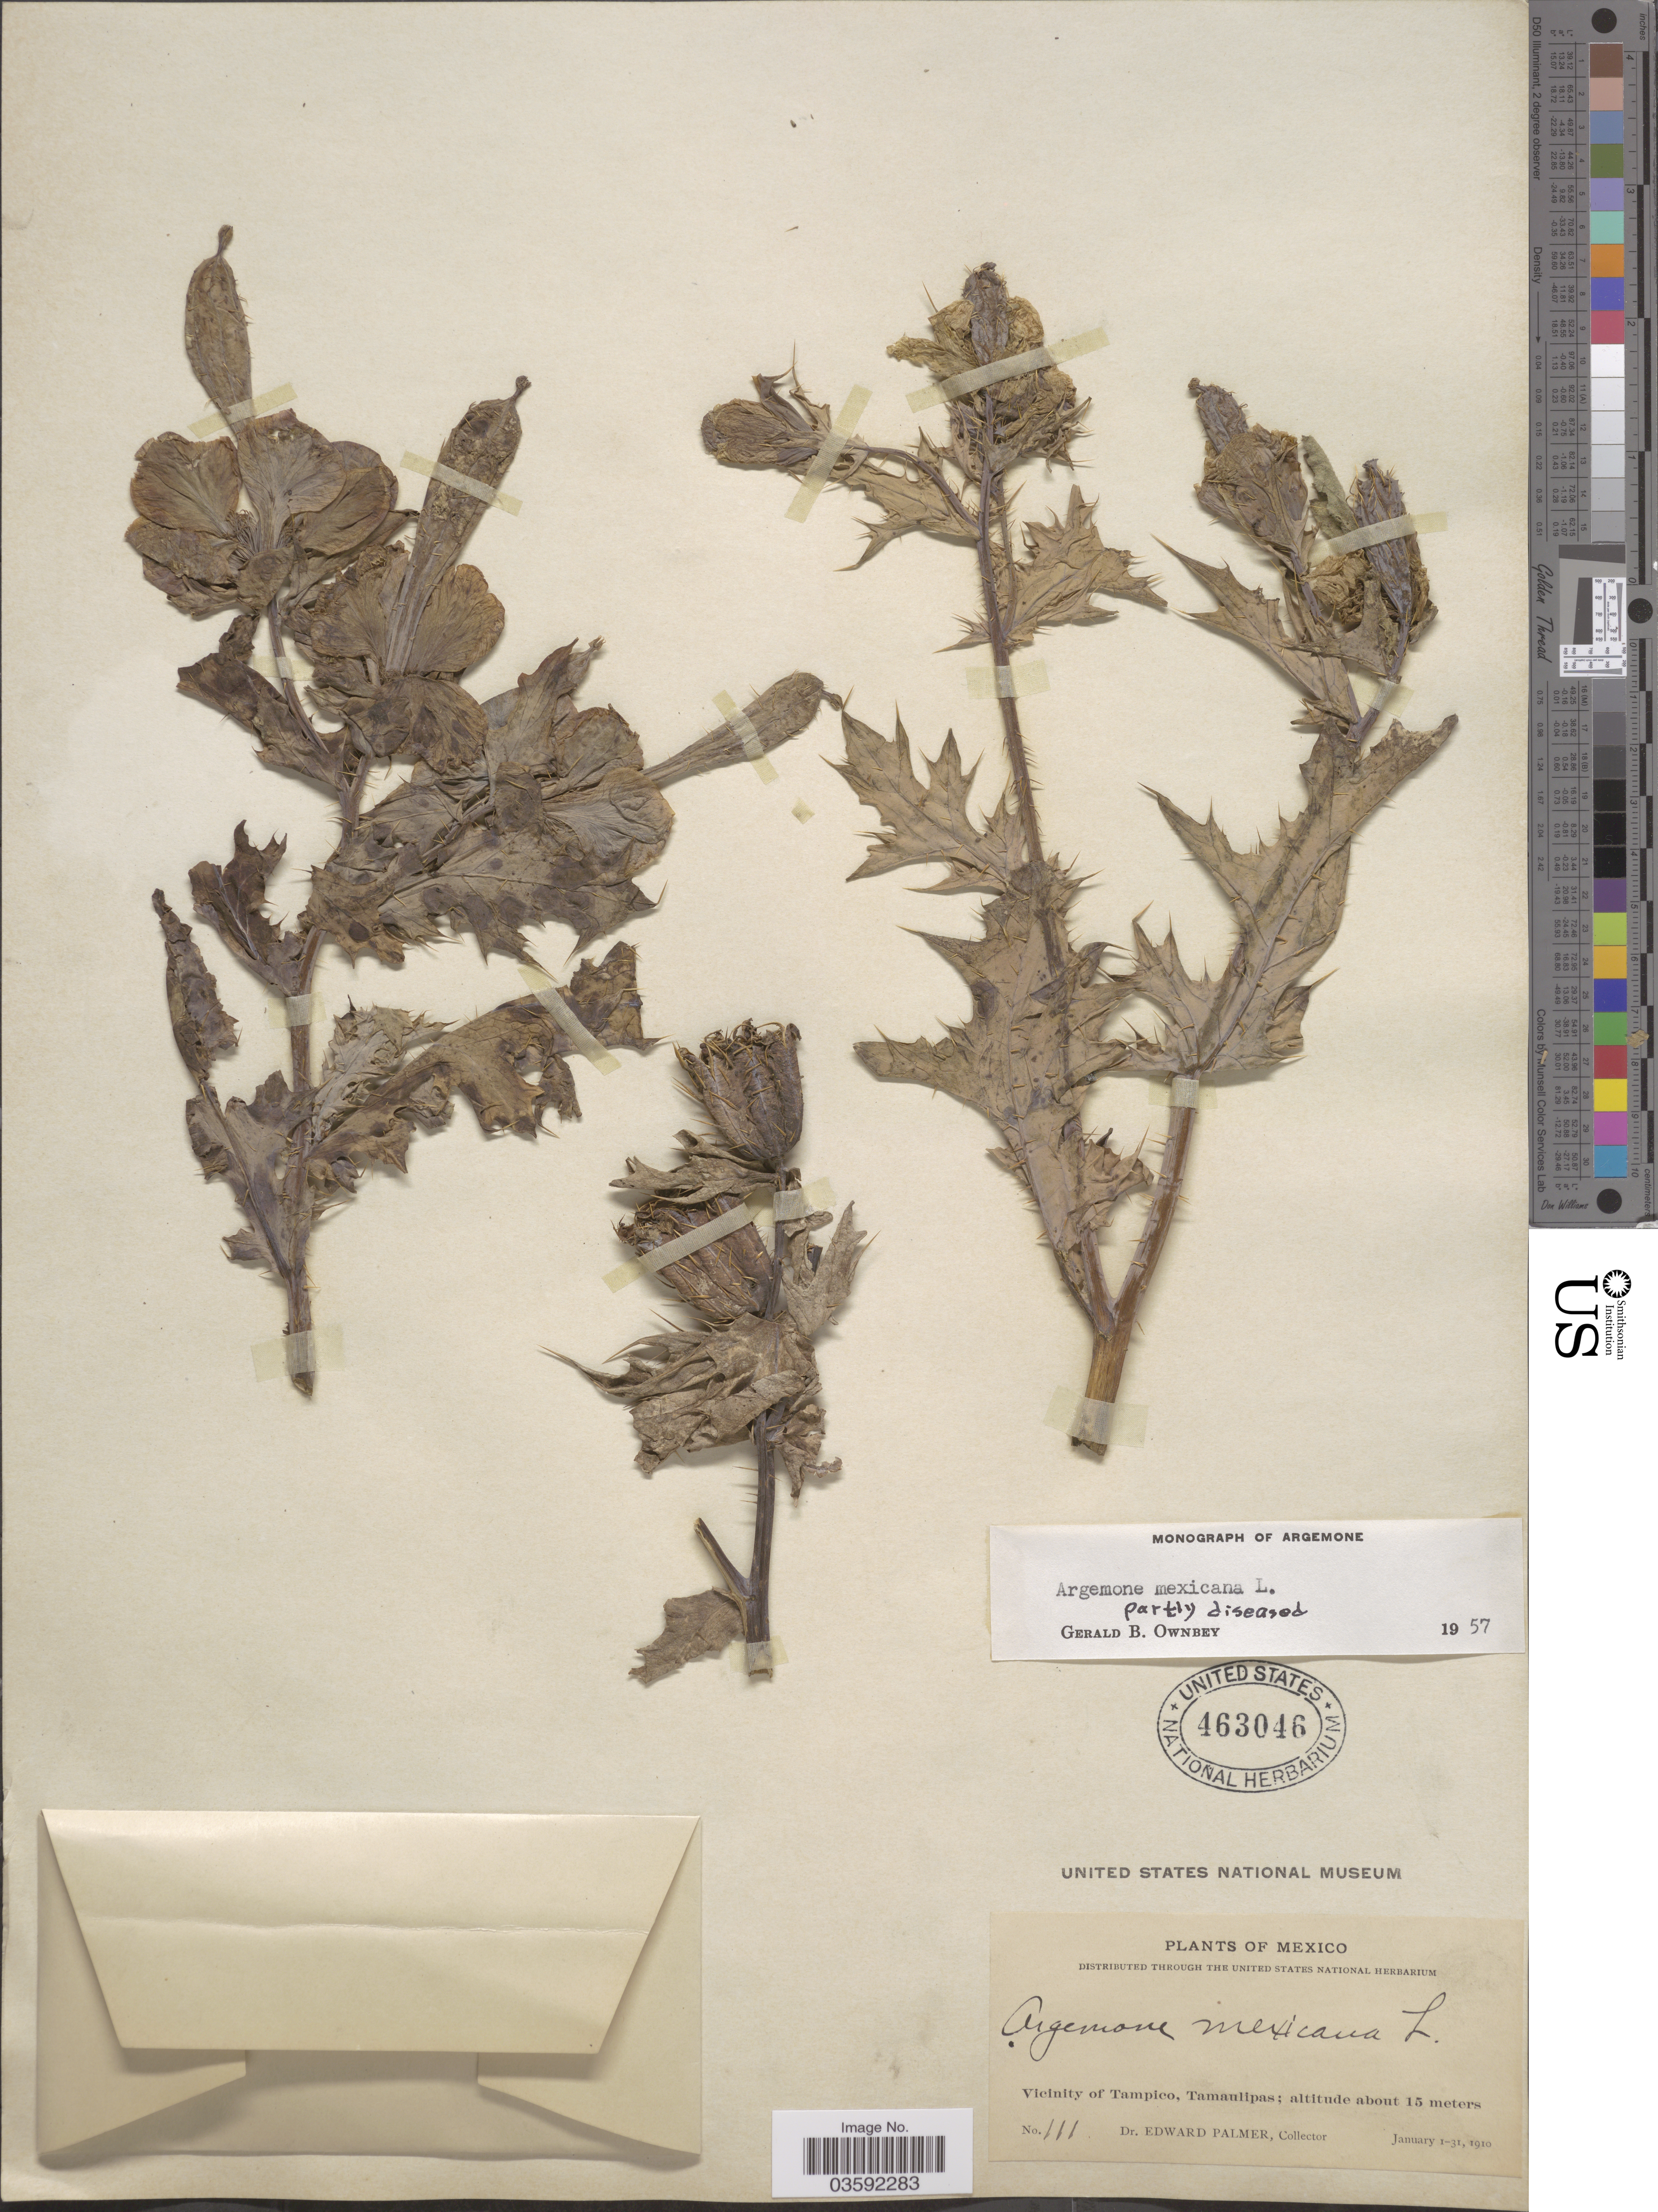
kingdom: Plantae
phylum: Tracheophyta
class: Magnoliopsida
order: Ranunculales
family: Papaveraceae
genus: Argemone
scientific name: Argemone mexicana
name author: L.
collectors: E. Palmer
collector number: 111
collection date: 1910-01-01/1910-01-31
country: Mexico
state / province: Tamaulipas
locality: Vicinity of Tampico.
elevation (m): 15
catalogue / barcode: US 463046